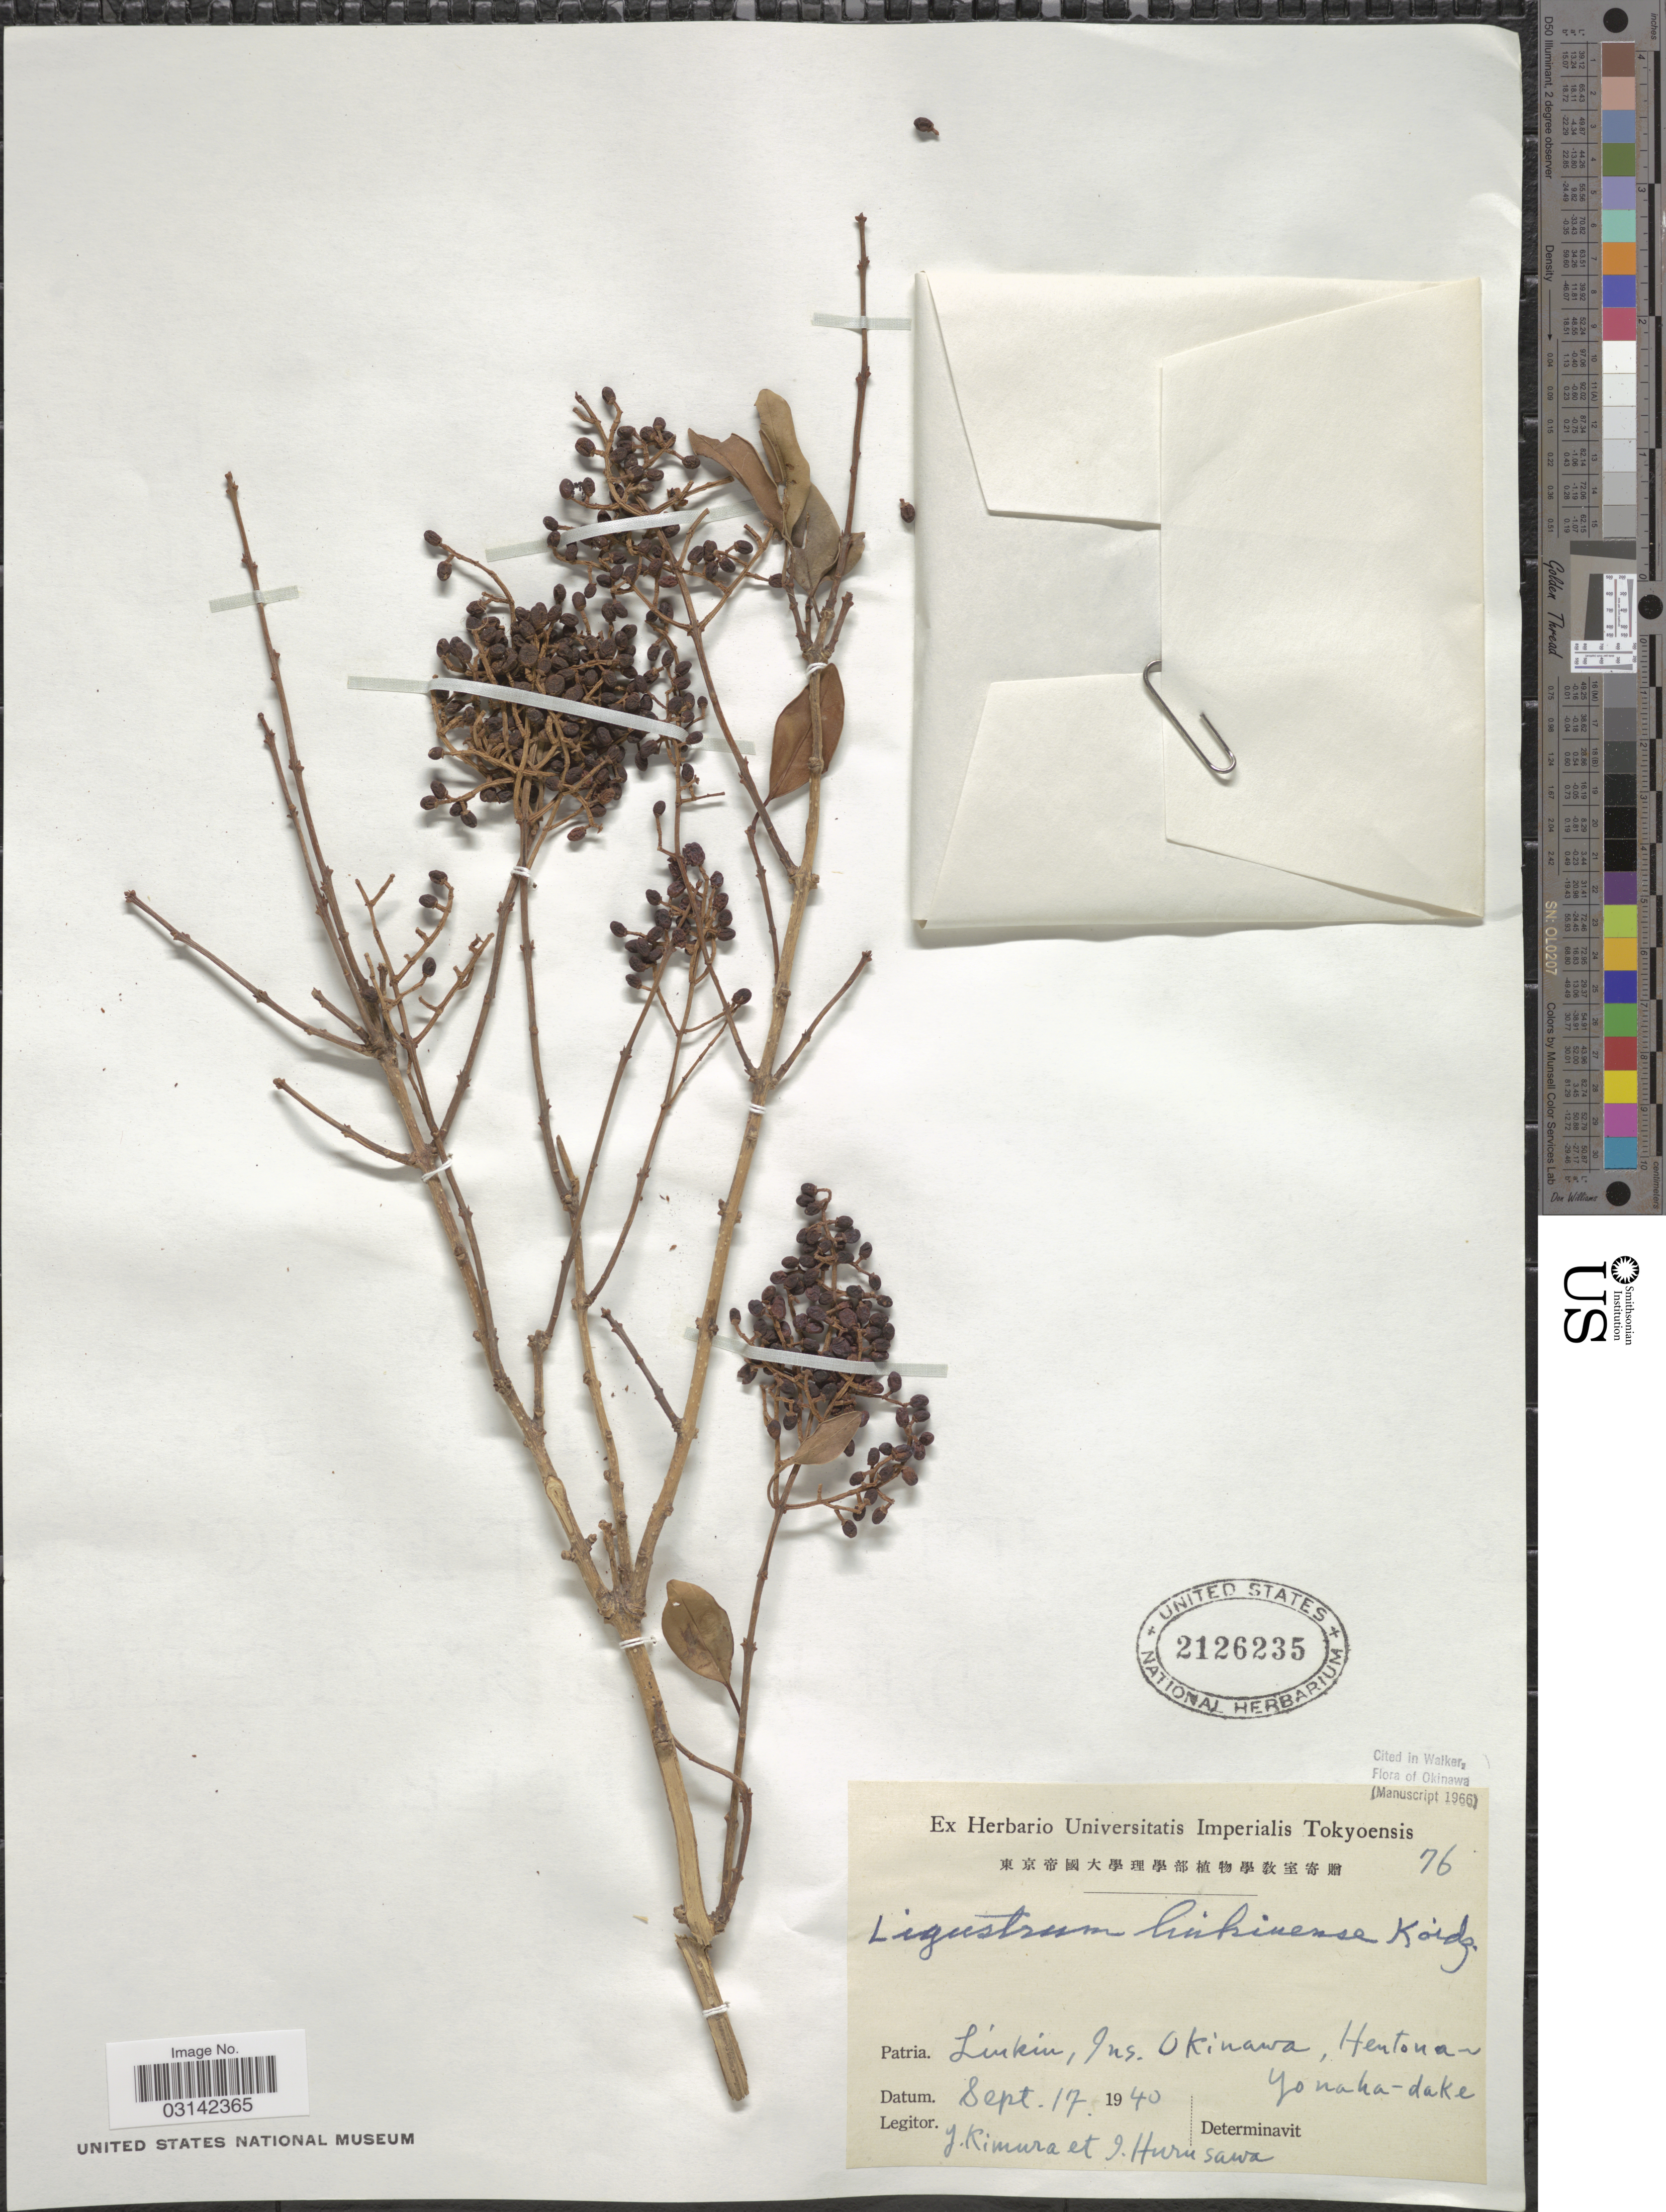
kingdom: Plantae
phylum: Tracheophyta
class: Magnoliopsida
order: Lamiales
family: Oleaceae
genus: Ligustrum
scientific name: Ligustrum liukiuense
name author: Koidz.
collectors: Y. Kimura & I. Hurusawa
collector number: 76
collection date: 1940-09-17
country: Japan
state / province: Okinawa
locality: Patria Liukiu, Ins. Okinawa, Hentona. Yonaha-dake.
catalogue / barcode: US 2126235